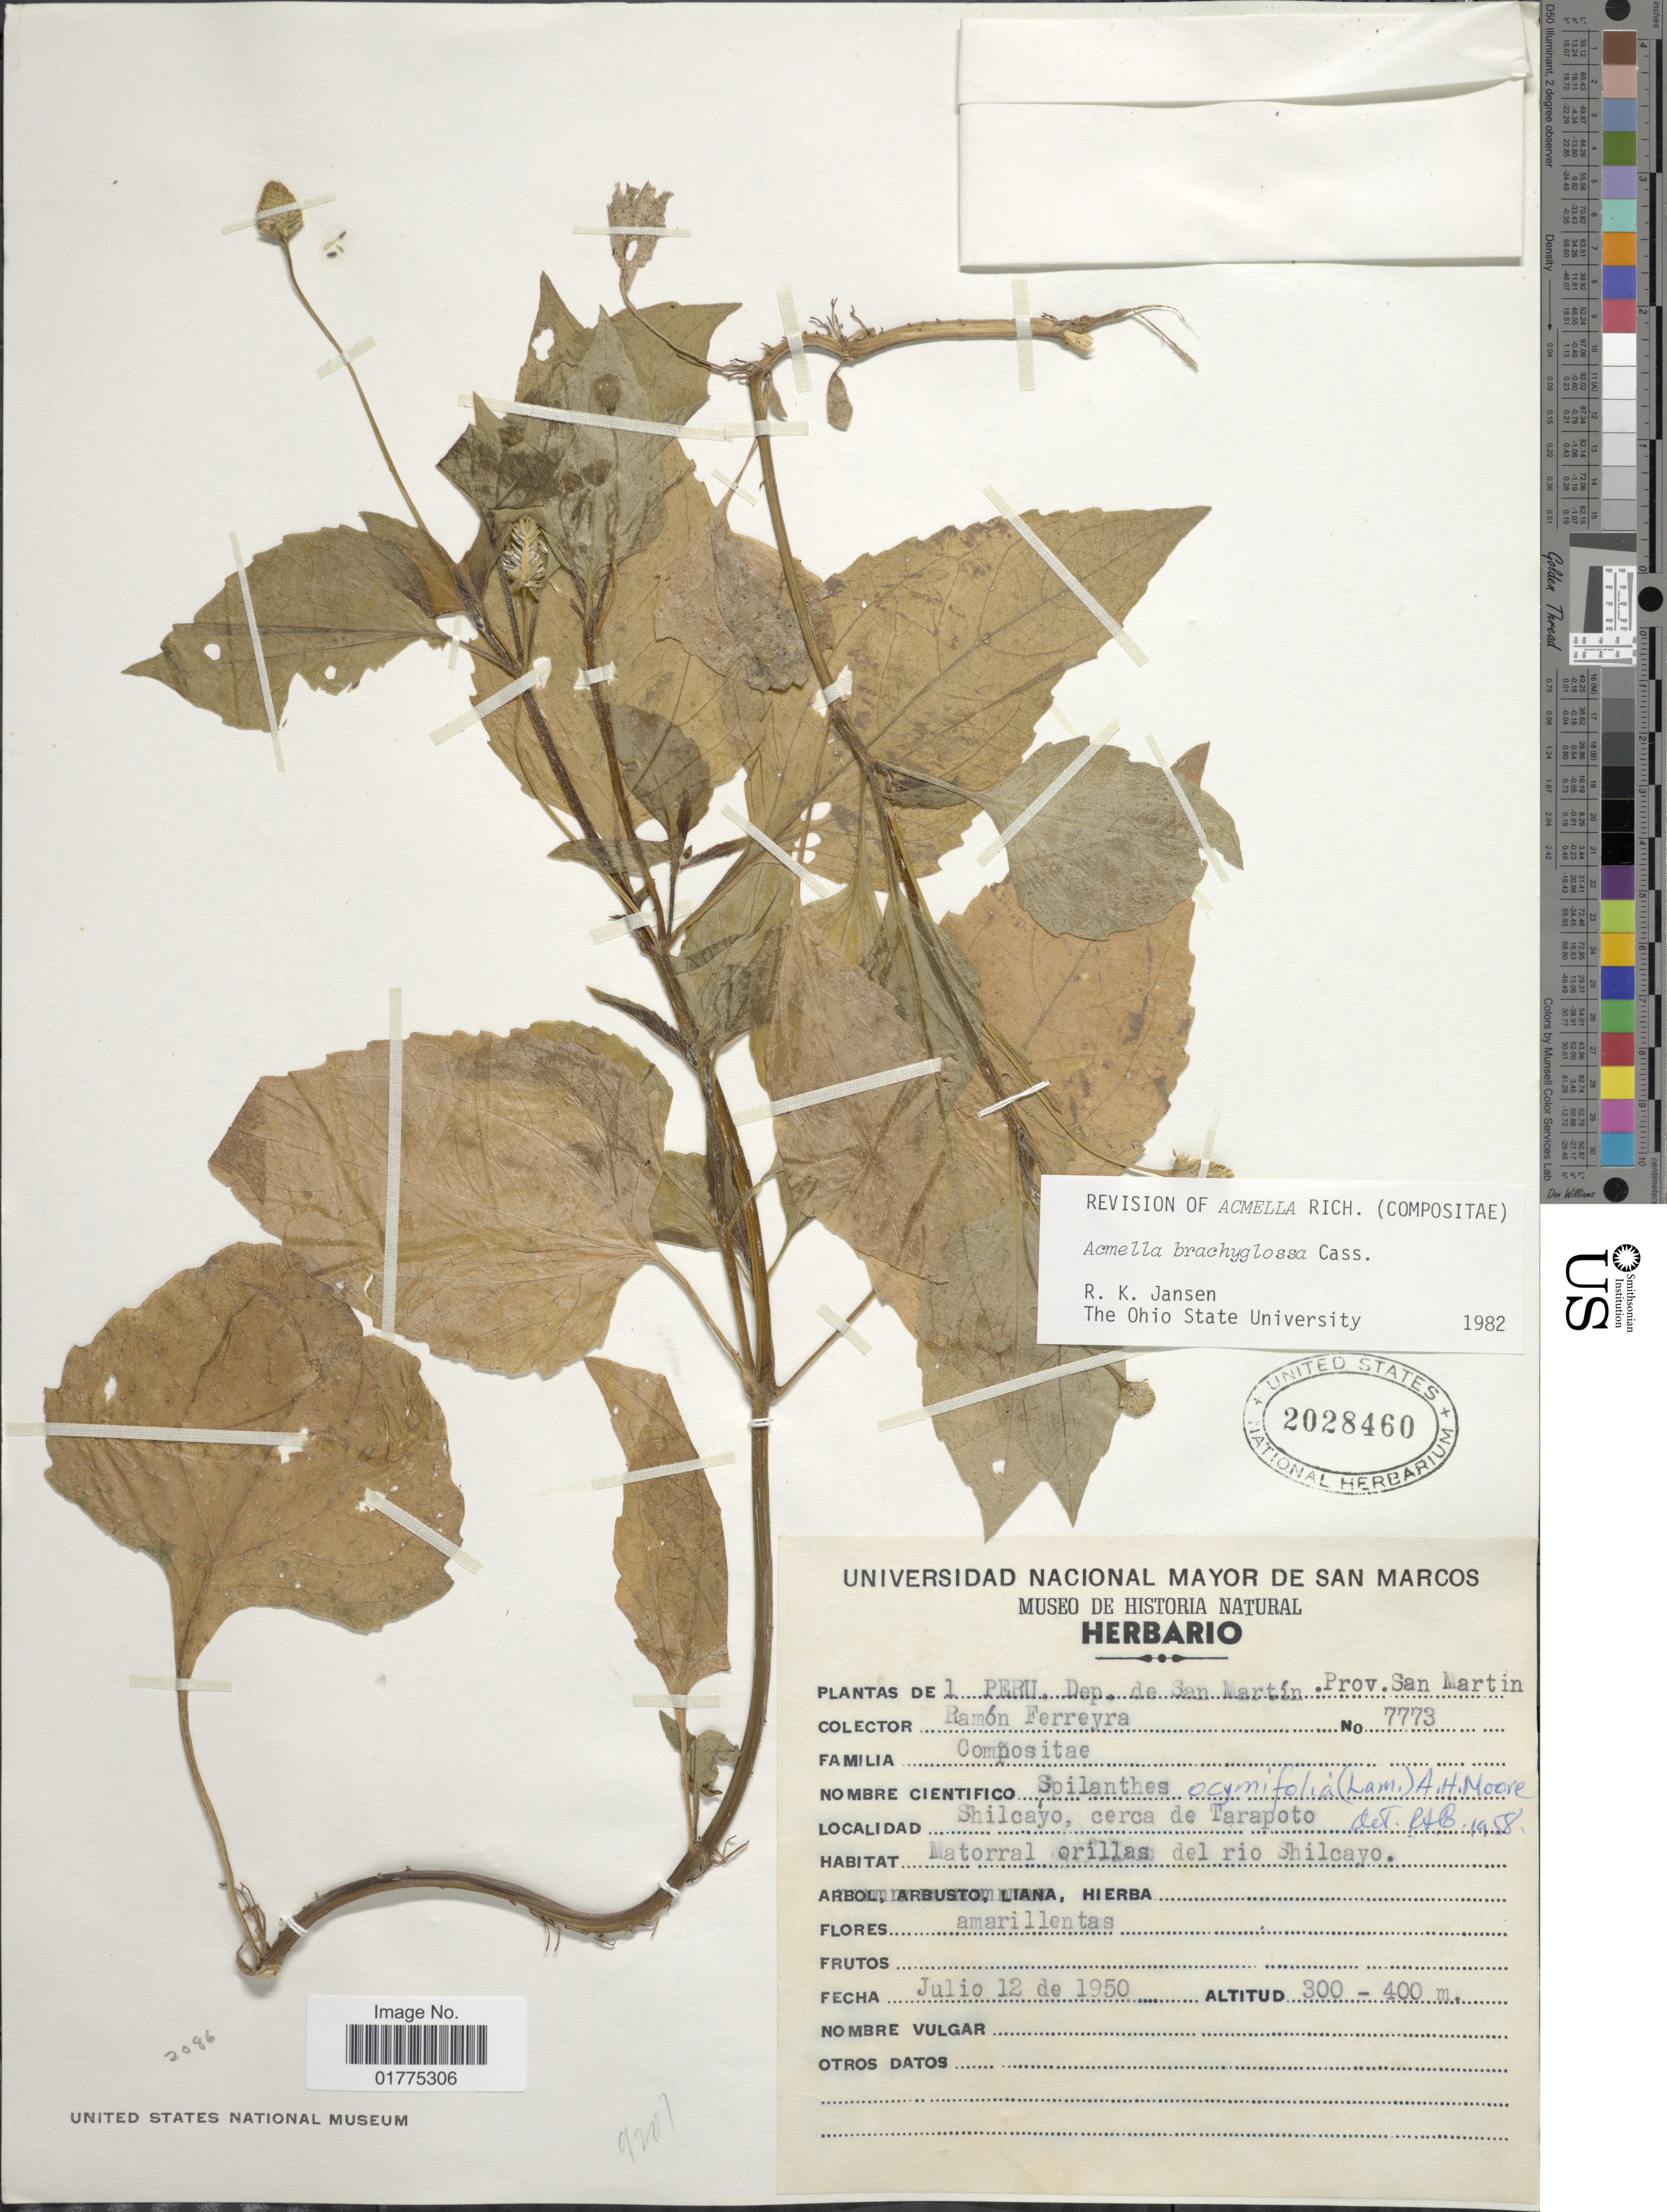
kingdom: Plantae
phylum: Tracheophyta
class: Magnoliopsida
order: Asterales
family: Asteraceae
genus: Acmella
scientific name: Acmella brachyglossa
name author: Cass.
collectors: R. A. Ferreyra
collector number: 7773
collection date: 1950-07-12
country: Peru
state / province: San Martín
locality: Dep. de San Martin, Prov. San Martin, Shilcayo, cerca de Tarapoto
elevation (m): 300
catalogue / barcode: US 2028460